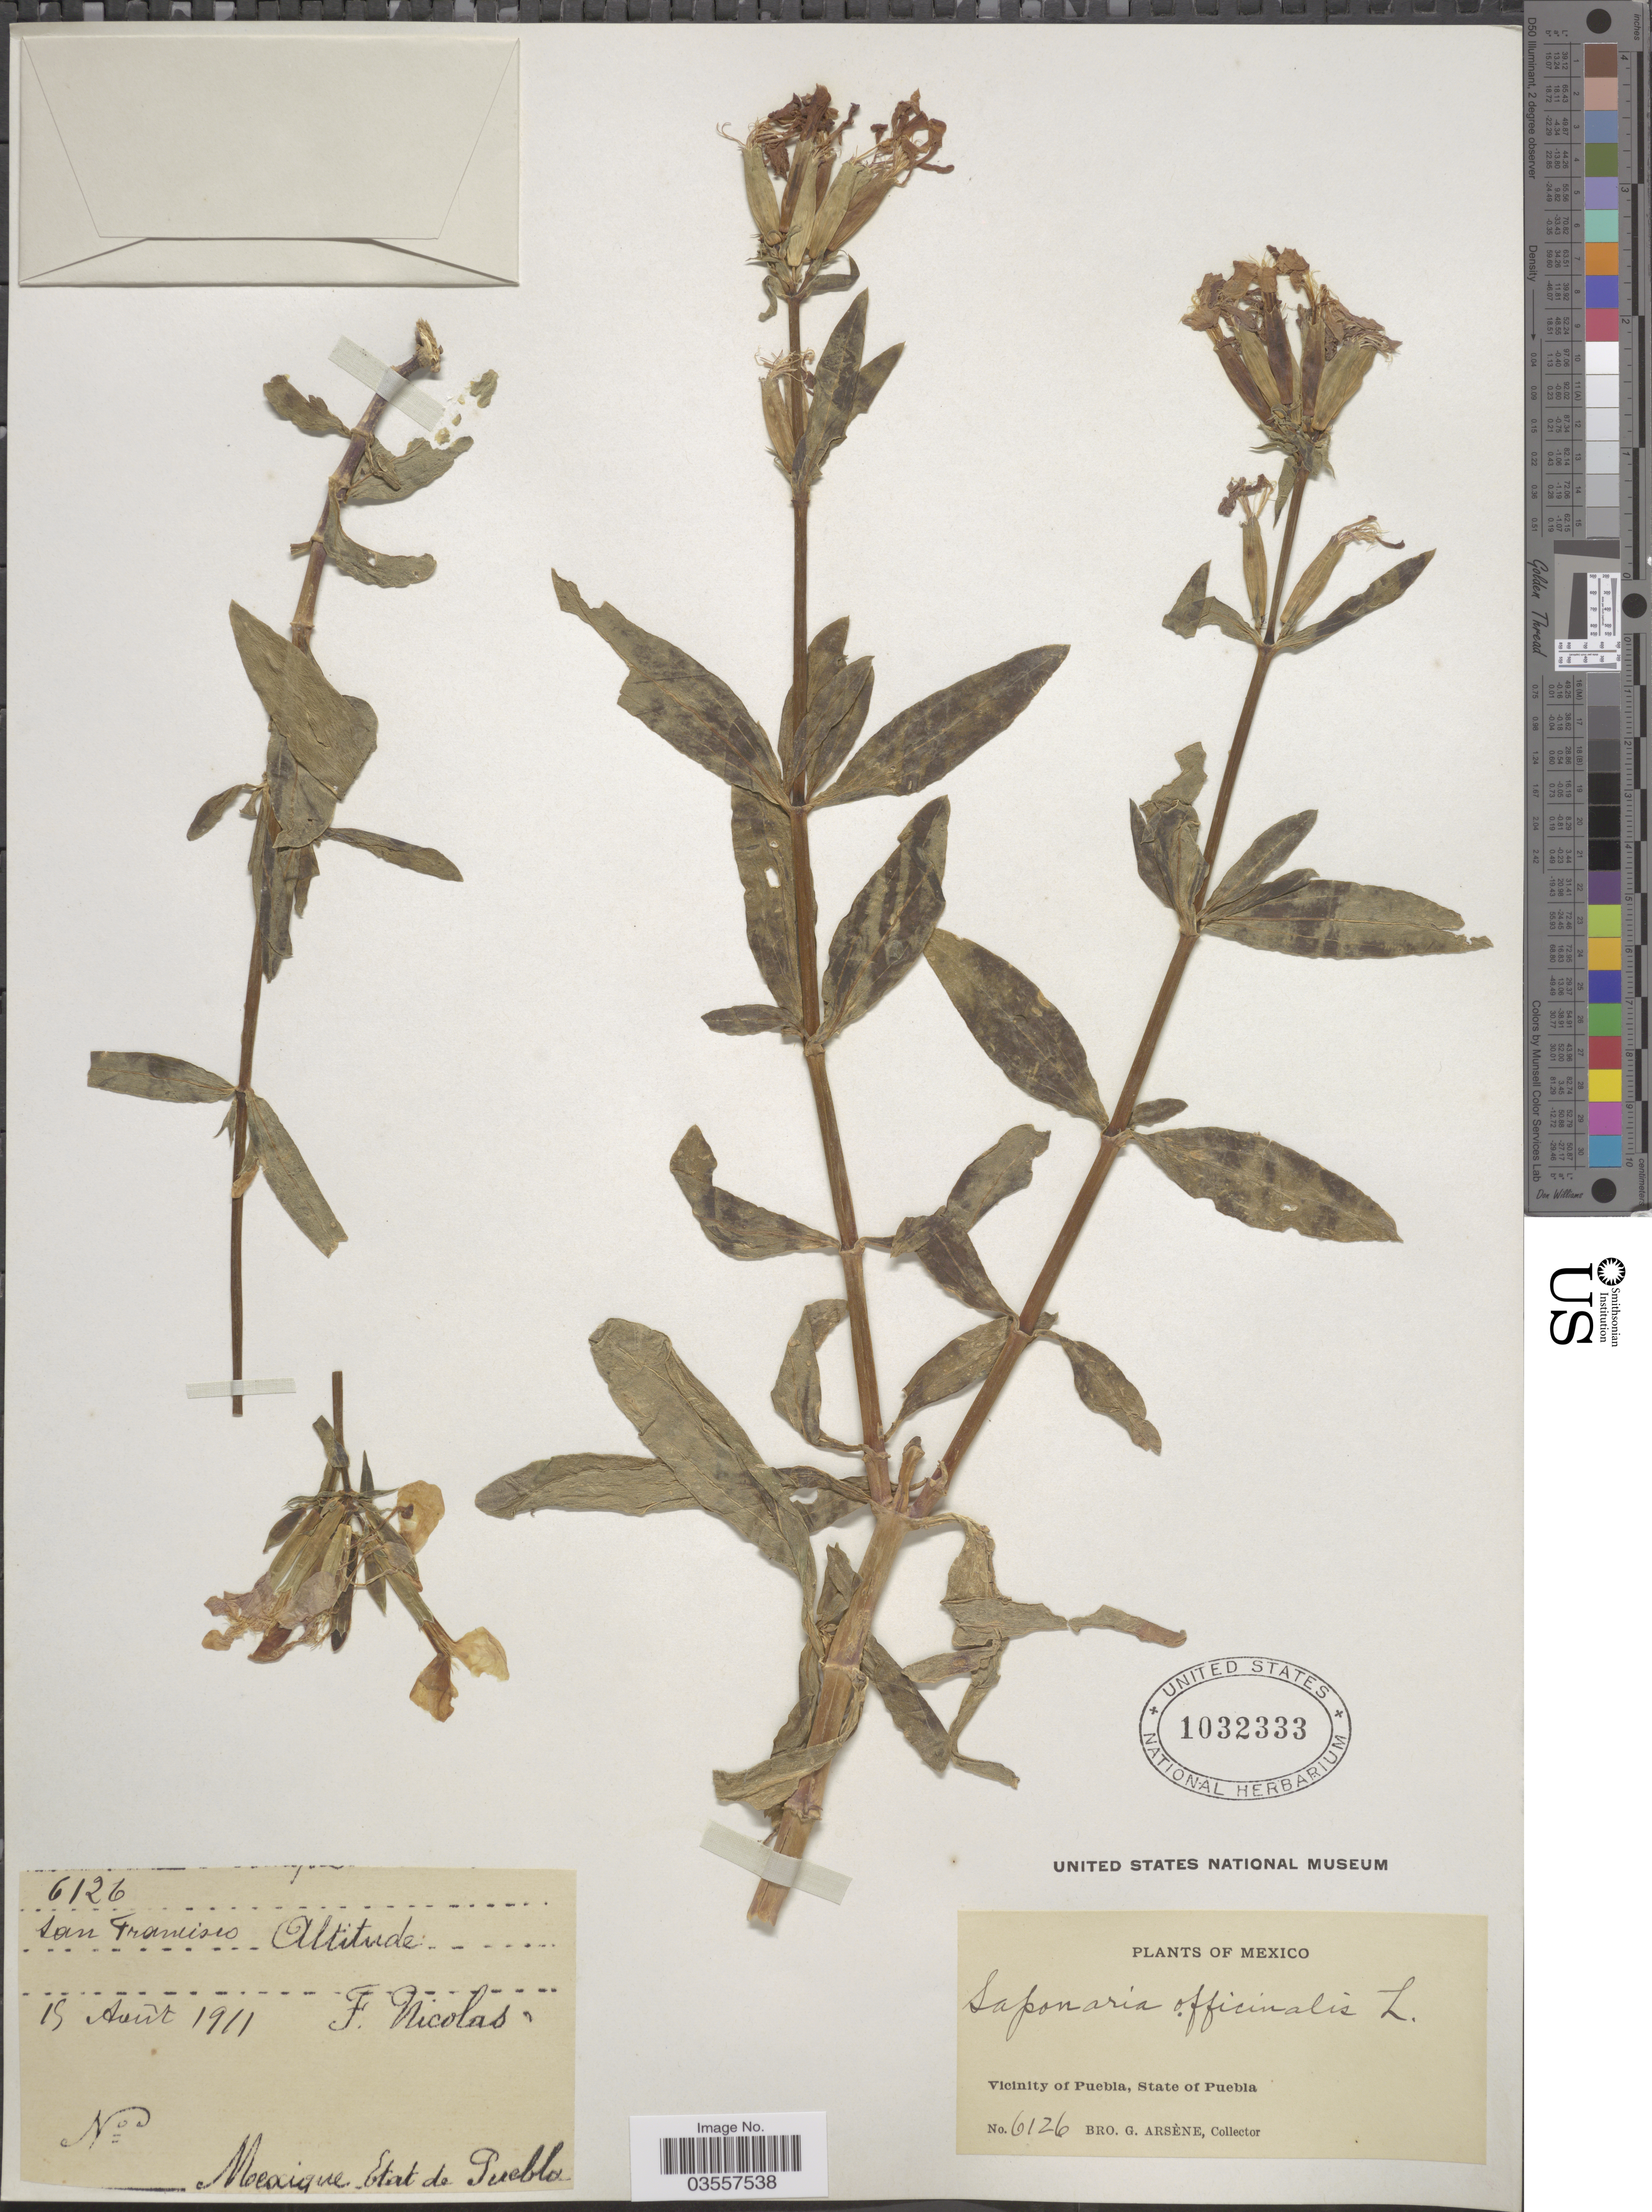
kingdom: Plantae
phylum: Tracheophyta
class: Magnoliopsida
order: Caryophyllales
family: Caryophyllaceae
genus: Saponaria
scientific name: Saponaria officinalis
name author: L.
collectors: Bro. G. Arsène & F. Nicolas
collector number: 6126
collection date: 1911-08-15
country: Mexico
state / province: Puebla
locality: San Francisco. Vicinity of Puebla.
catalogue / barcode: US 1032333